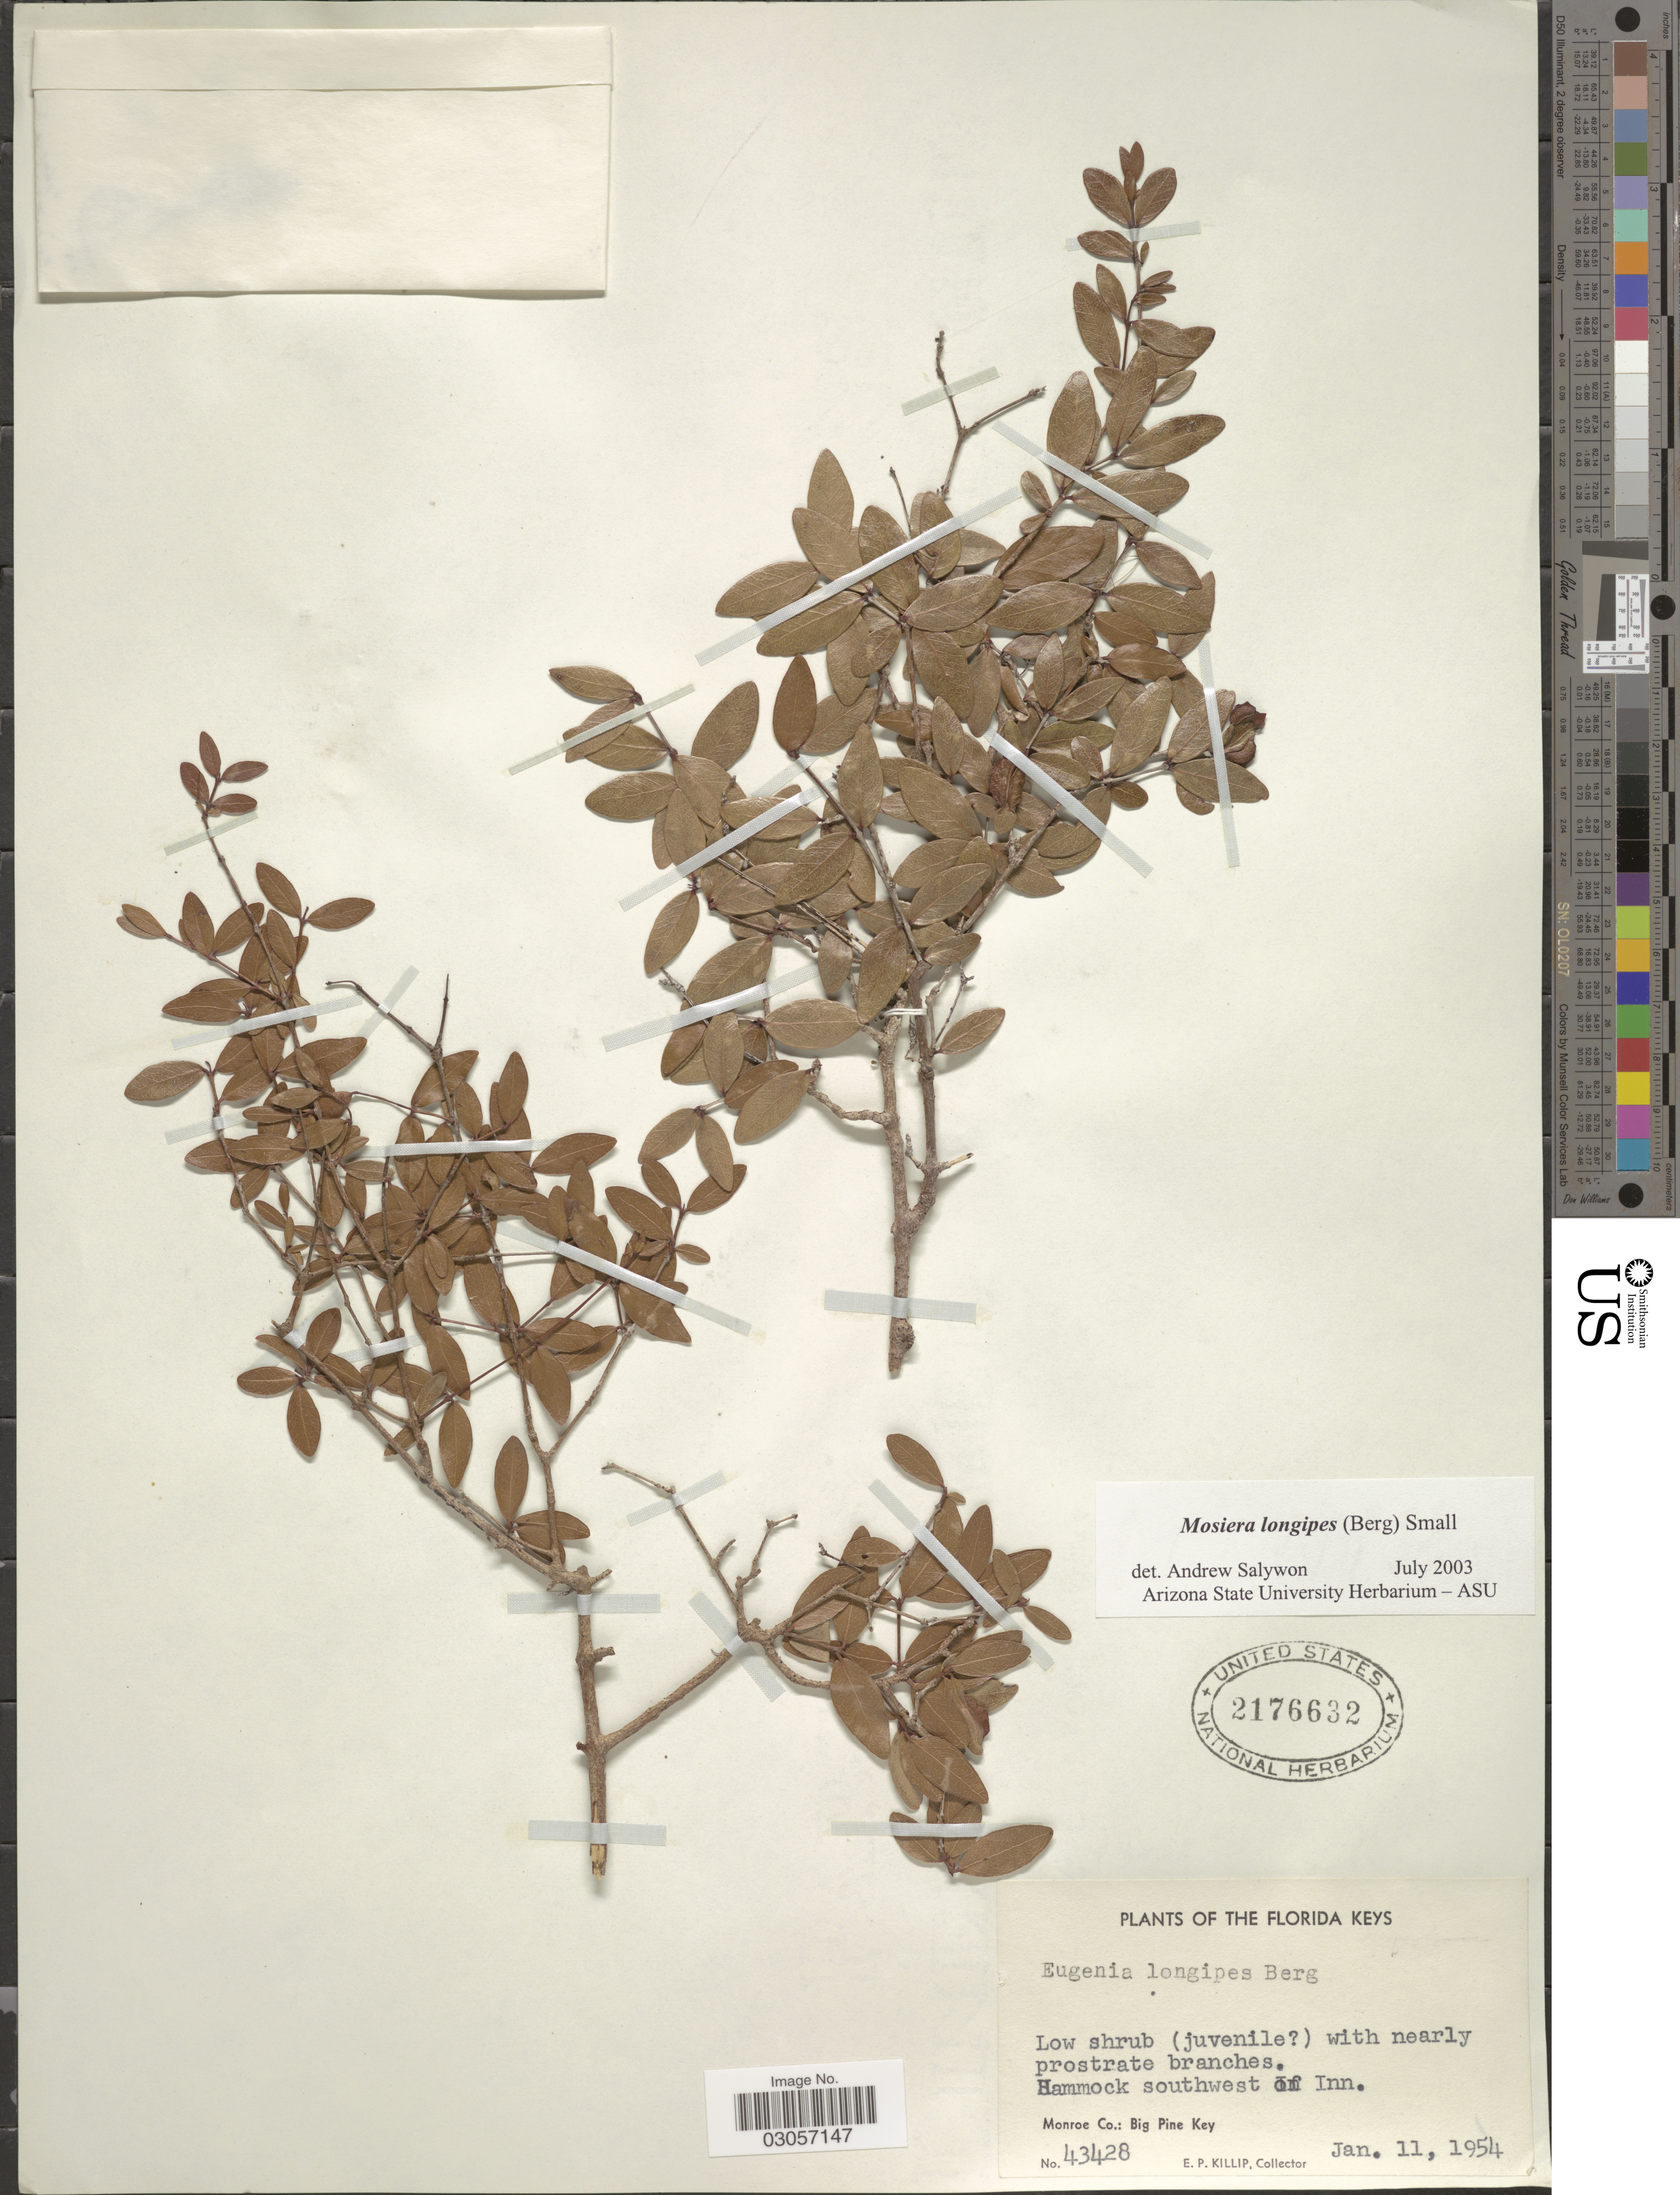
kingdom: Plantae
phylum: Tracheophyta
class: Magnoliopsida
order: Myrtales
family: Myrtaceae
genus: Mosiera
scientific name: Mosiera longipes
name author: (O. Berg) Small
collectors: E. P. Killip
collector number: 43428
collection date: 1954-01-11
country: United States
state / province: Florida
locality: The Florida Keys, Hammock southwest of Inn., Monroe Co.: Big Pine Key.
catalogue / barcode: US 2176632